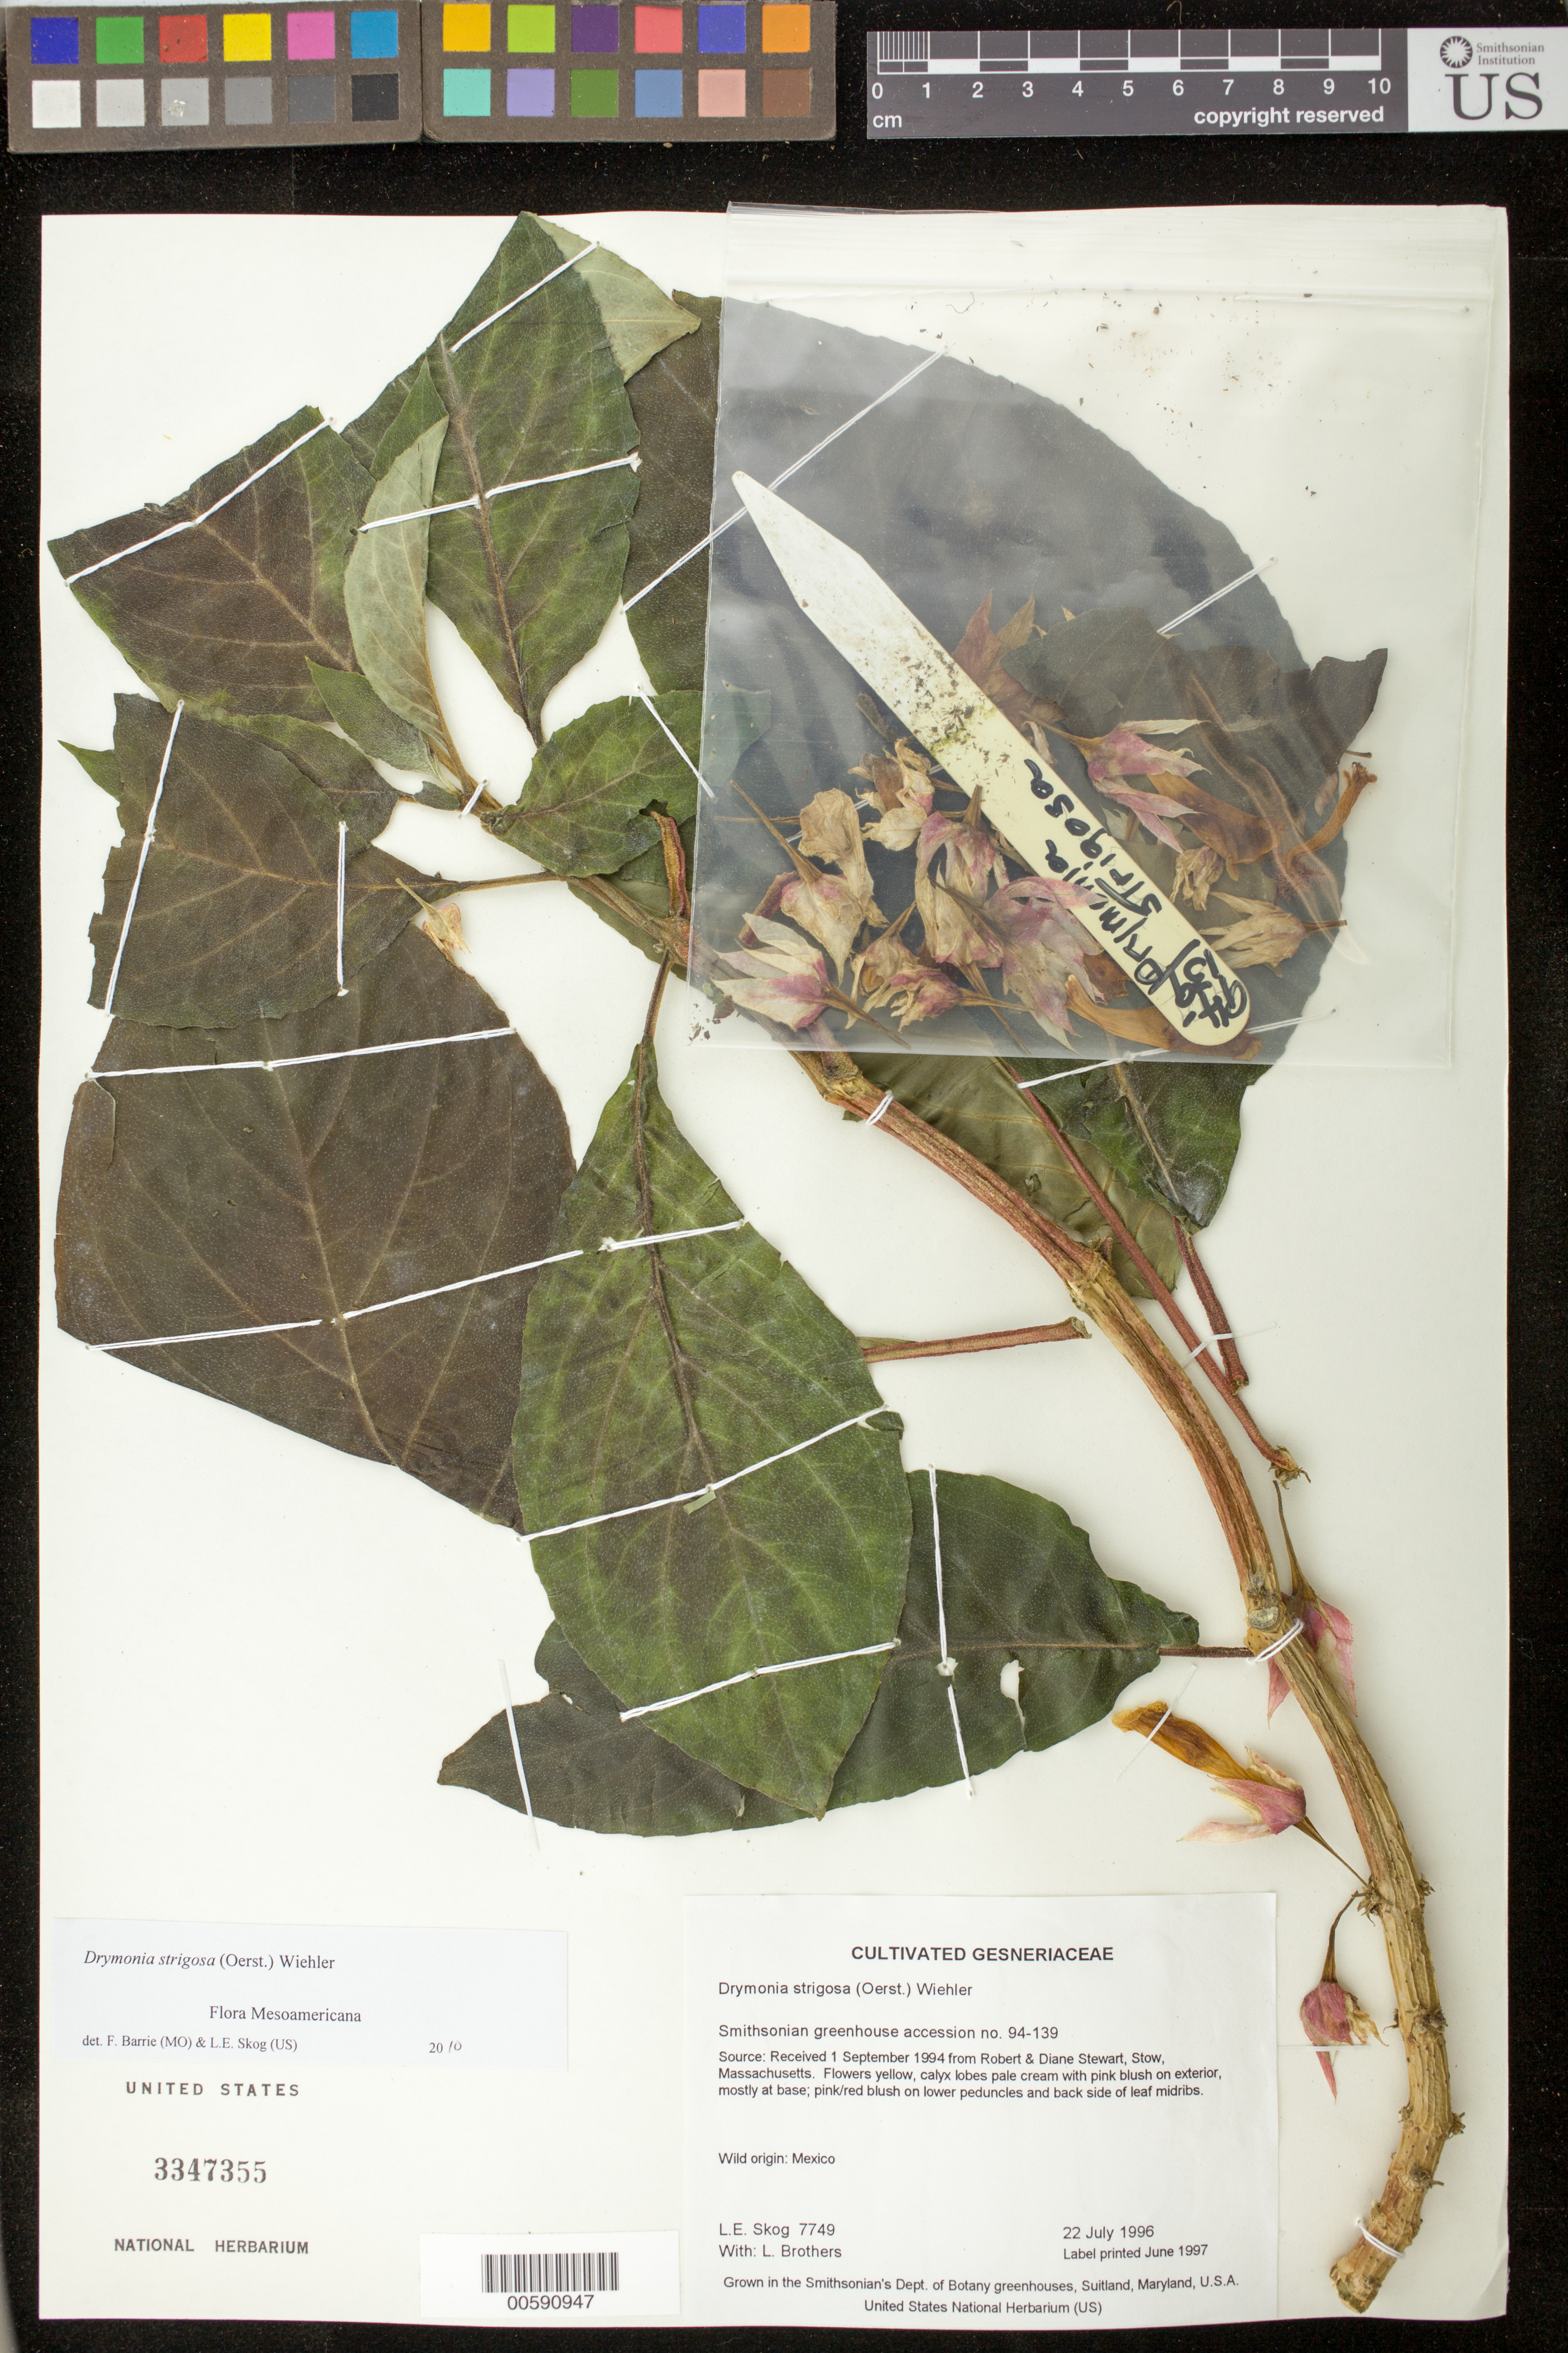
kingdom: Plantae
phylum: Tracheophyta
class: Magnoliopsida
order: Lamiales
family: Gesneriaceae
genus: Drymonia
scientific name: Drymonia strigosa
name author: (Oerst.) Wiehler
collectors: L. E. Skog & L. Brothers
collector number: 7749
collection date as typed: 22 Jul 1996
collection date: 1996-07-22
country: Mexico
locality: Grown in the Smithsonian's Dept. of Botany greenhouses, Suitland, Maryland, U.S.A.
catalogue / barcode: US 3347355